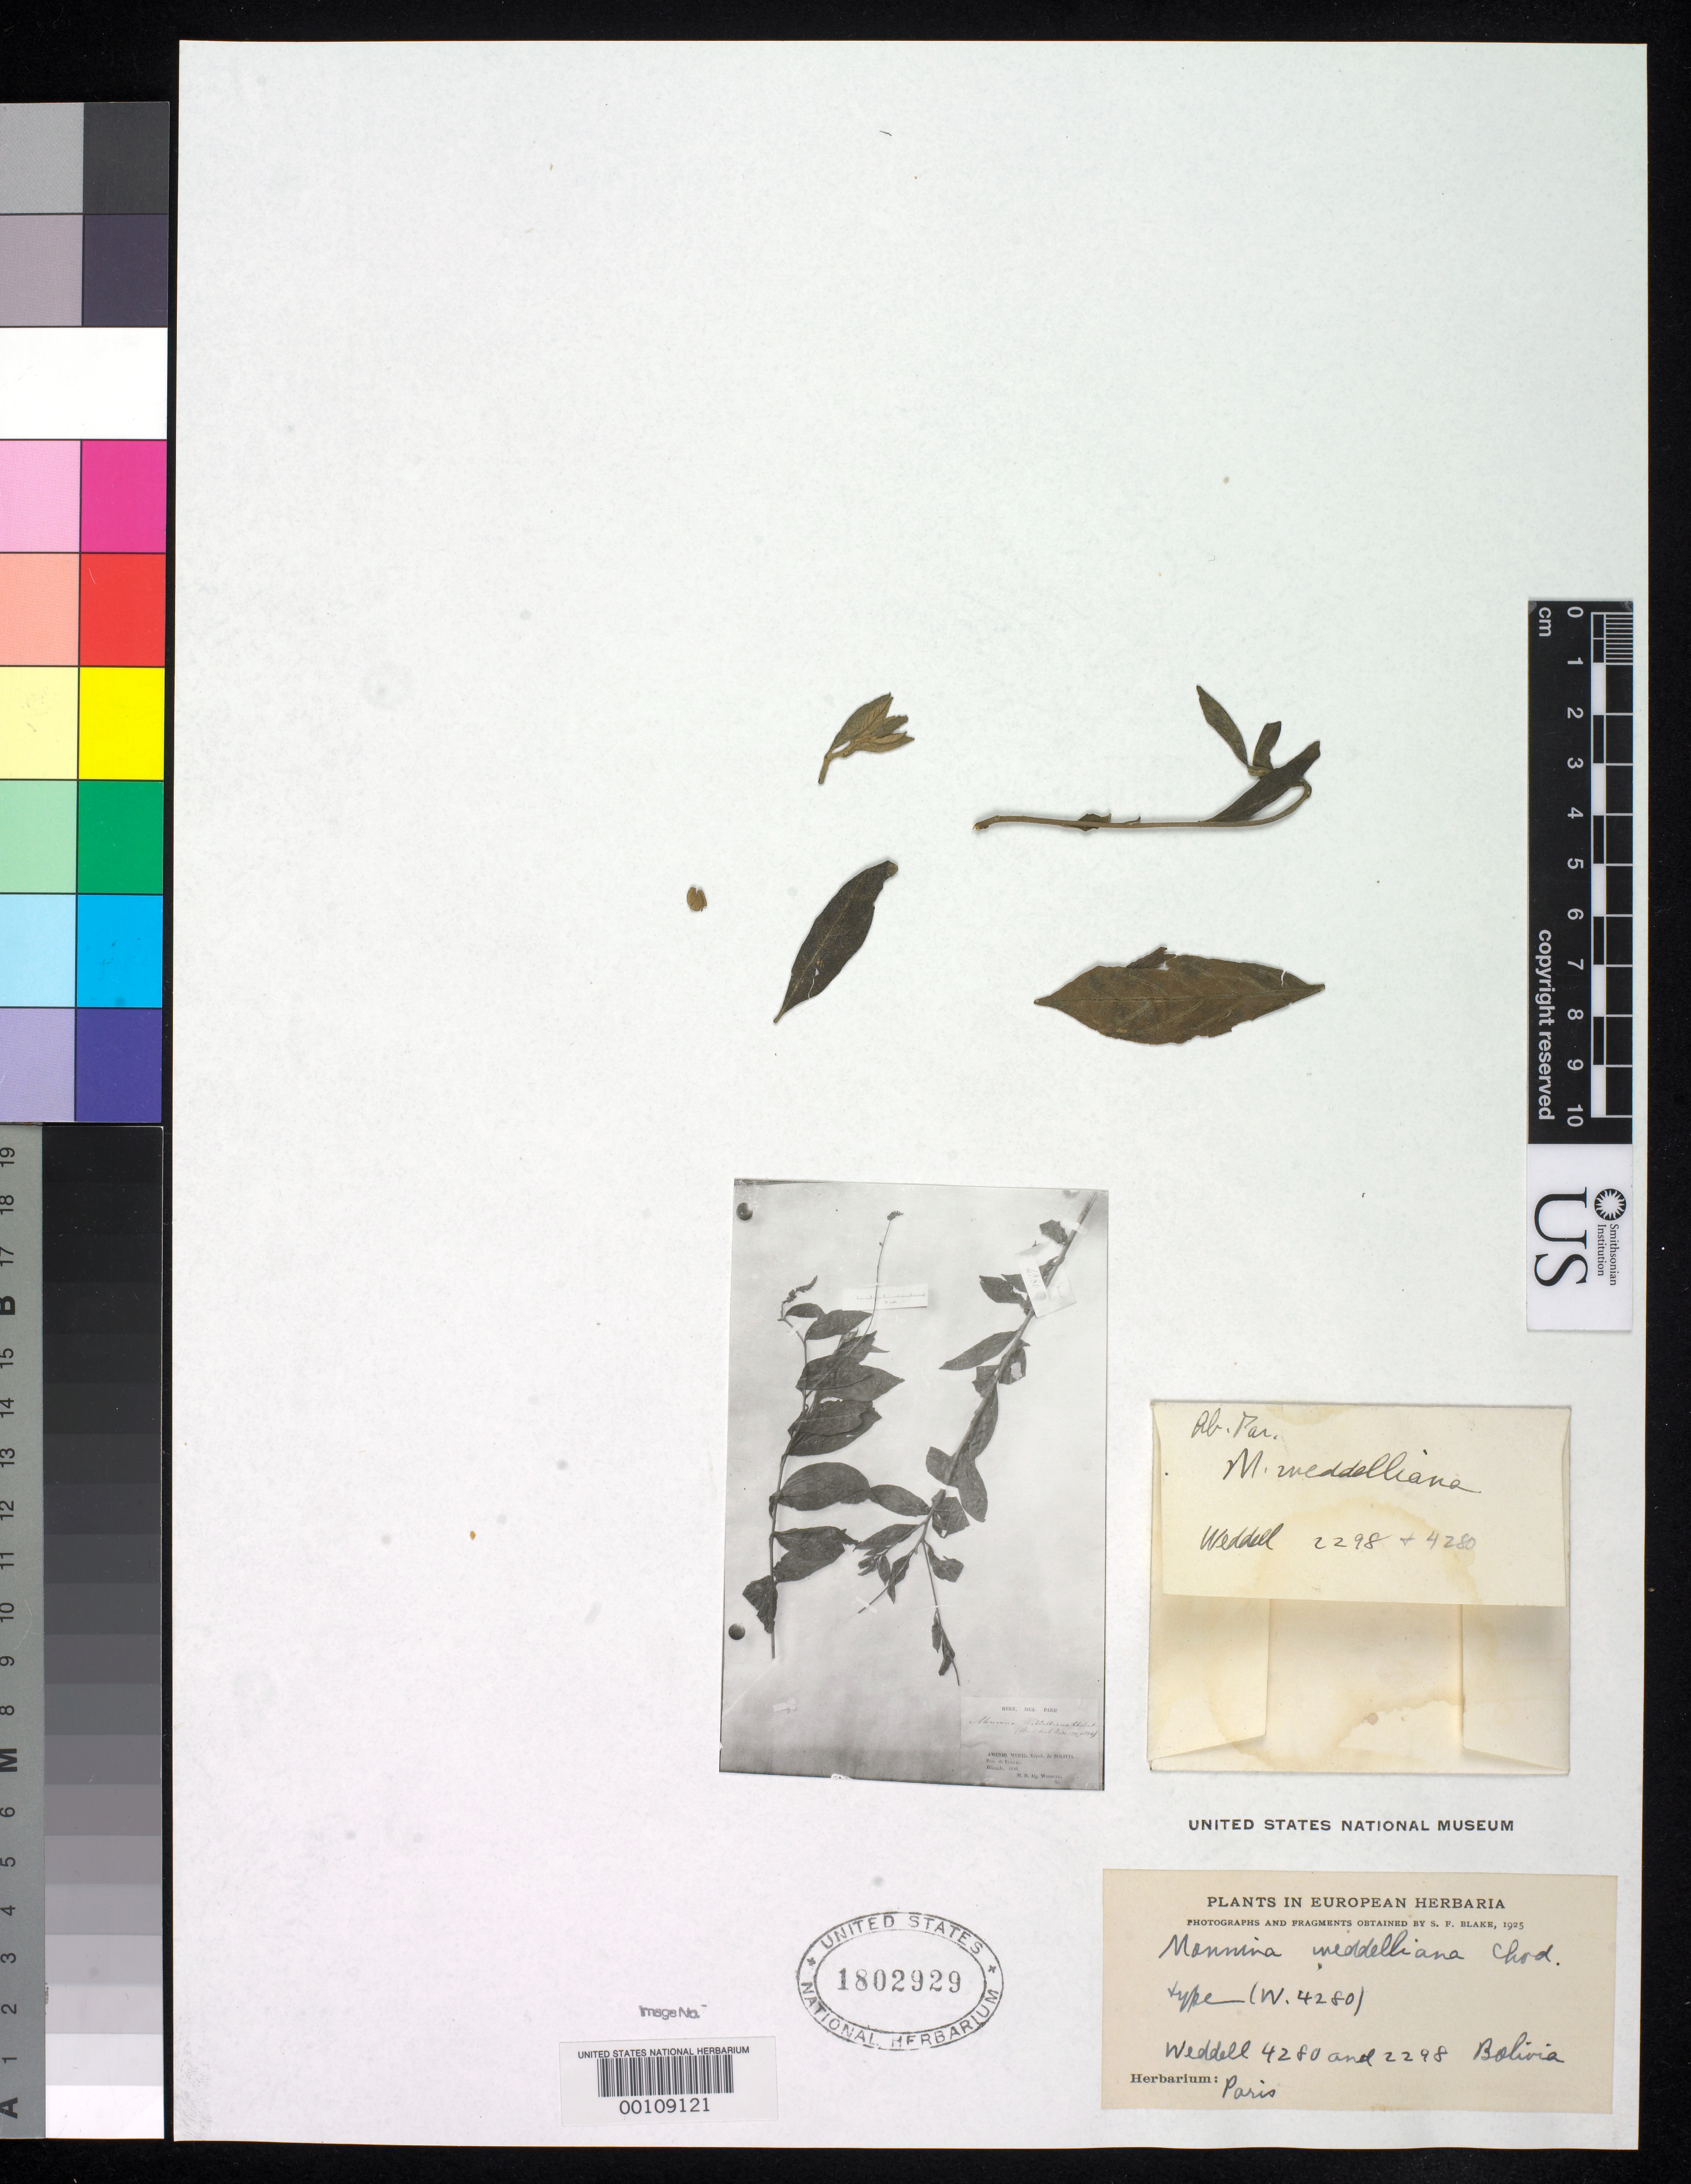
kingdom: Plantae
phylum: Tracheophyta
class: Magnoliopsida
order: Fabales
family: Polygalaceae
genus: Monnina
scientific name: Monnina weddelliana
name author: Chodat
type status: Isotype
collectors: H. A. Weddell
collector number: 4280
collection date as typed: Dec 1846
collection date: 1846-12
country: Bolivia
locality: Yungas.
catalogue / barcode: US 1802929